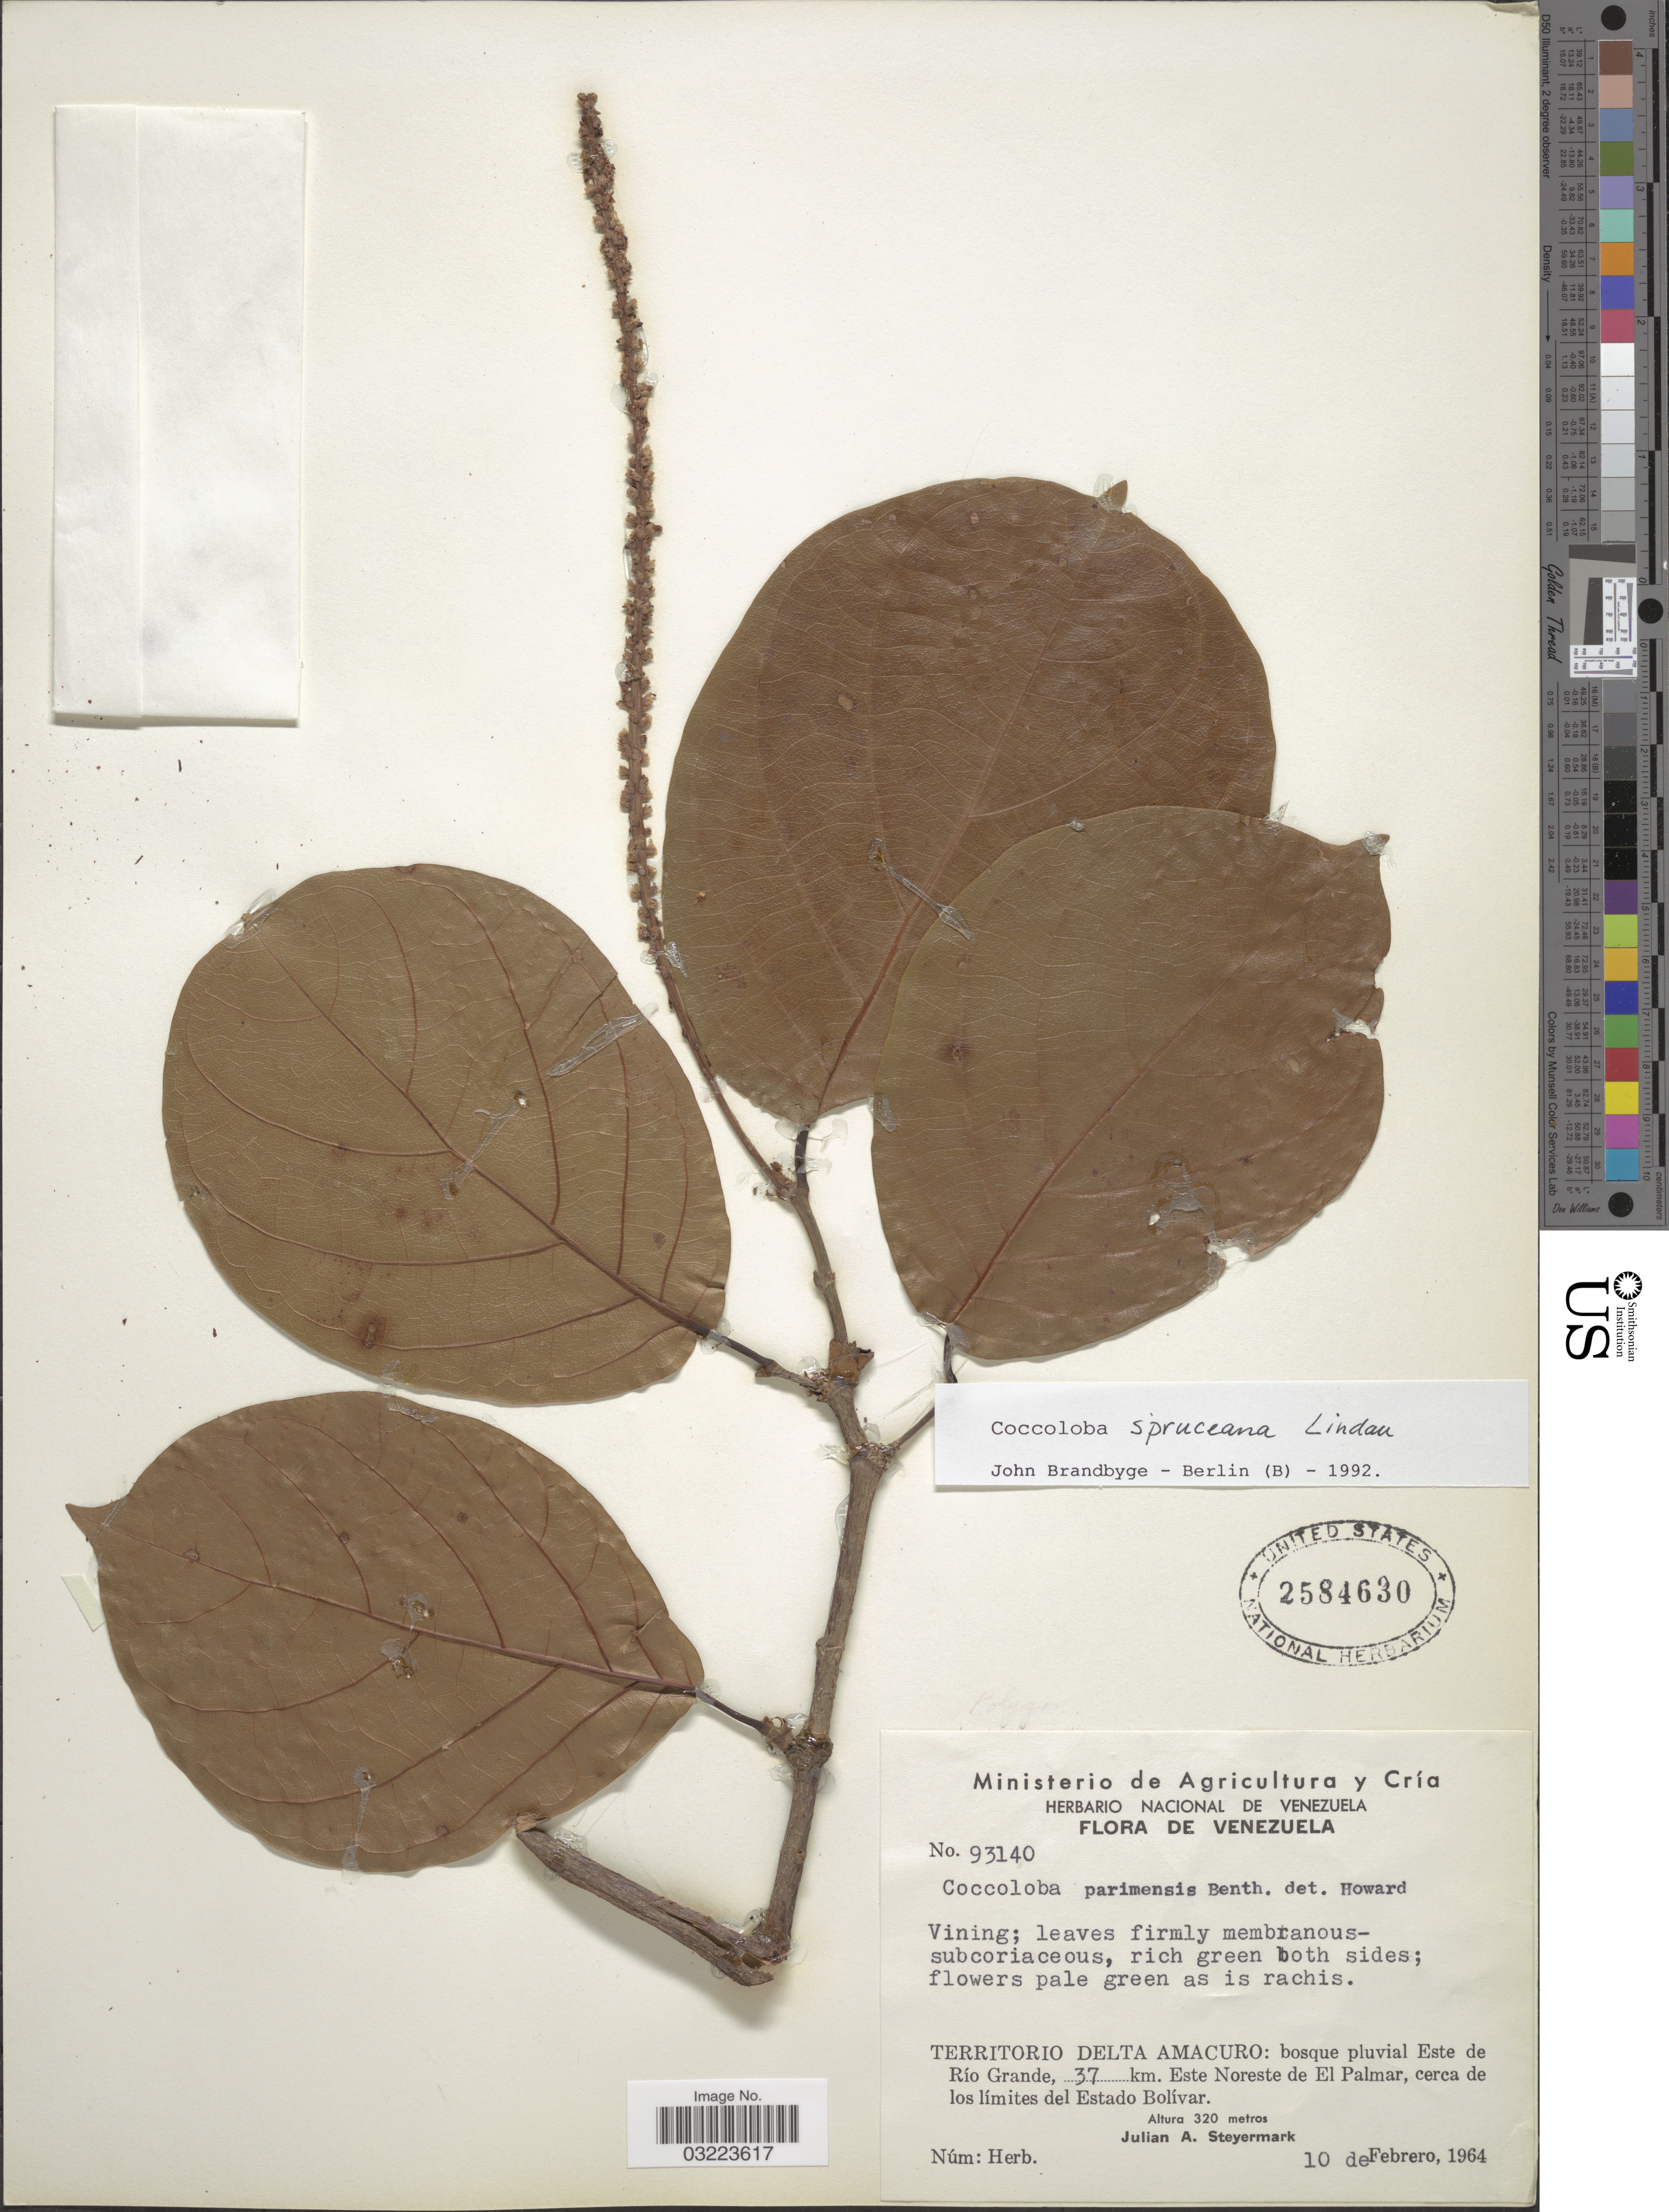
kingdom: Plantae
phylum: Tracheophyta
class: Magnoliopsida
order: Caryophyllales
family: Polygonaceae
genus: Coccoloba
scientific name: Coccoloba spruceana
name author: Lindau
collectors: J. Steyermark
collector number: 93140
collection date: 1964-02-10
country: Venezuela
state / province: Delta Amacuro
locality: Territorio Delta Amacuro: bosque pluvial Este de Río Grande, 37 km. Este Noreste de El Palmar, cerca de los límites del Estado Bolívar.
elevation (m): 320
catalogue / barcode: US 2584630